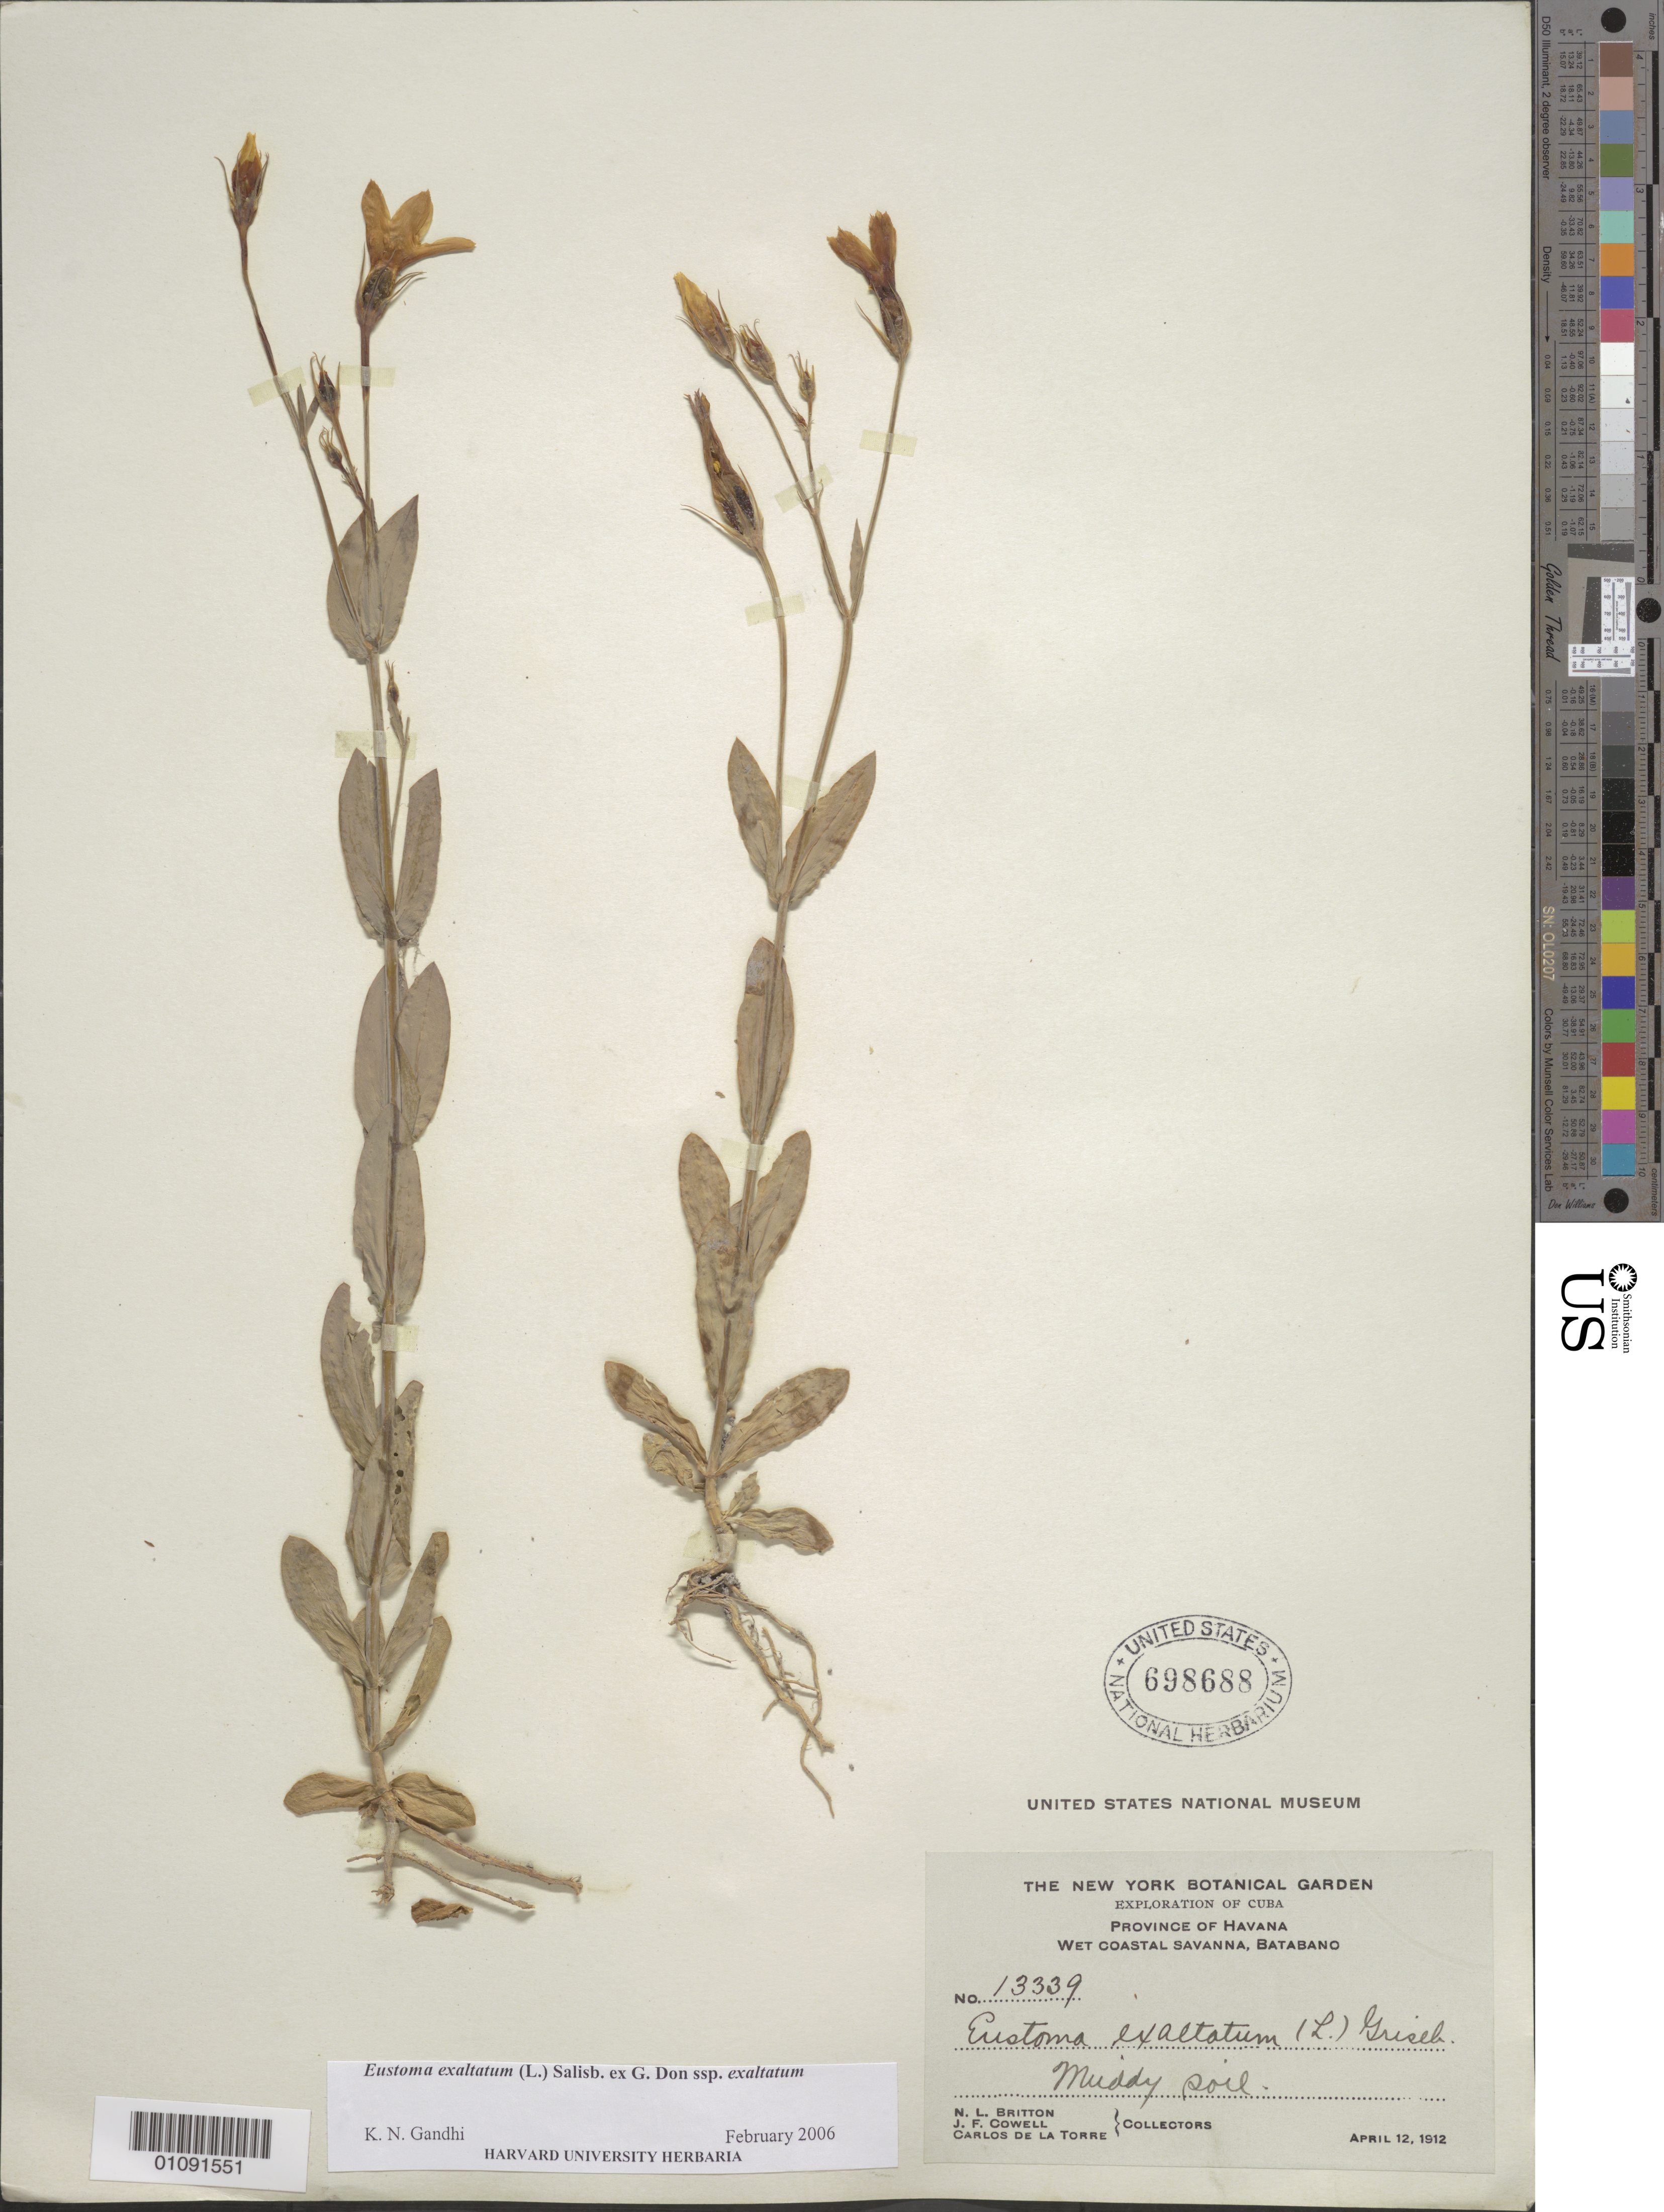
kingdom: Plantae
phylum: Tracheophyta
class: Magnoliopsida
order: Gentianales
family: Gentianaceae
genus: Eustoma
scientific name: Eustoma exaltatum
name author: (L.) Salisb. ex Don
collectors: N. Britton, J. F. Cowell & C. Torres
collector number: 13339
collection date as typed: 12 Apr 1912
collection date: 1912-04-12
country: Cuba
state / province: La Habana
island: Cuba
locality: Batabanó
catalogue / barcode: US 698688